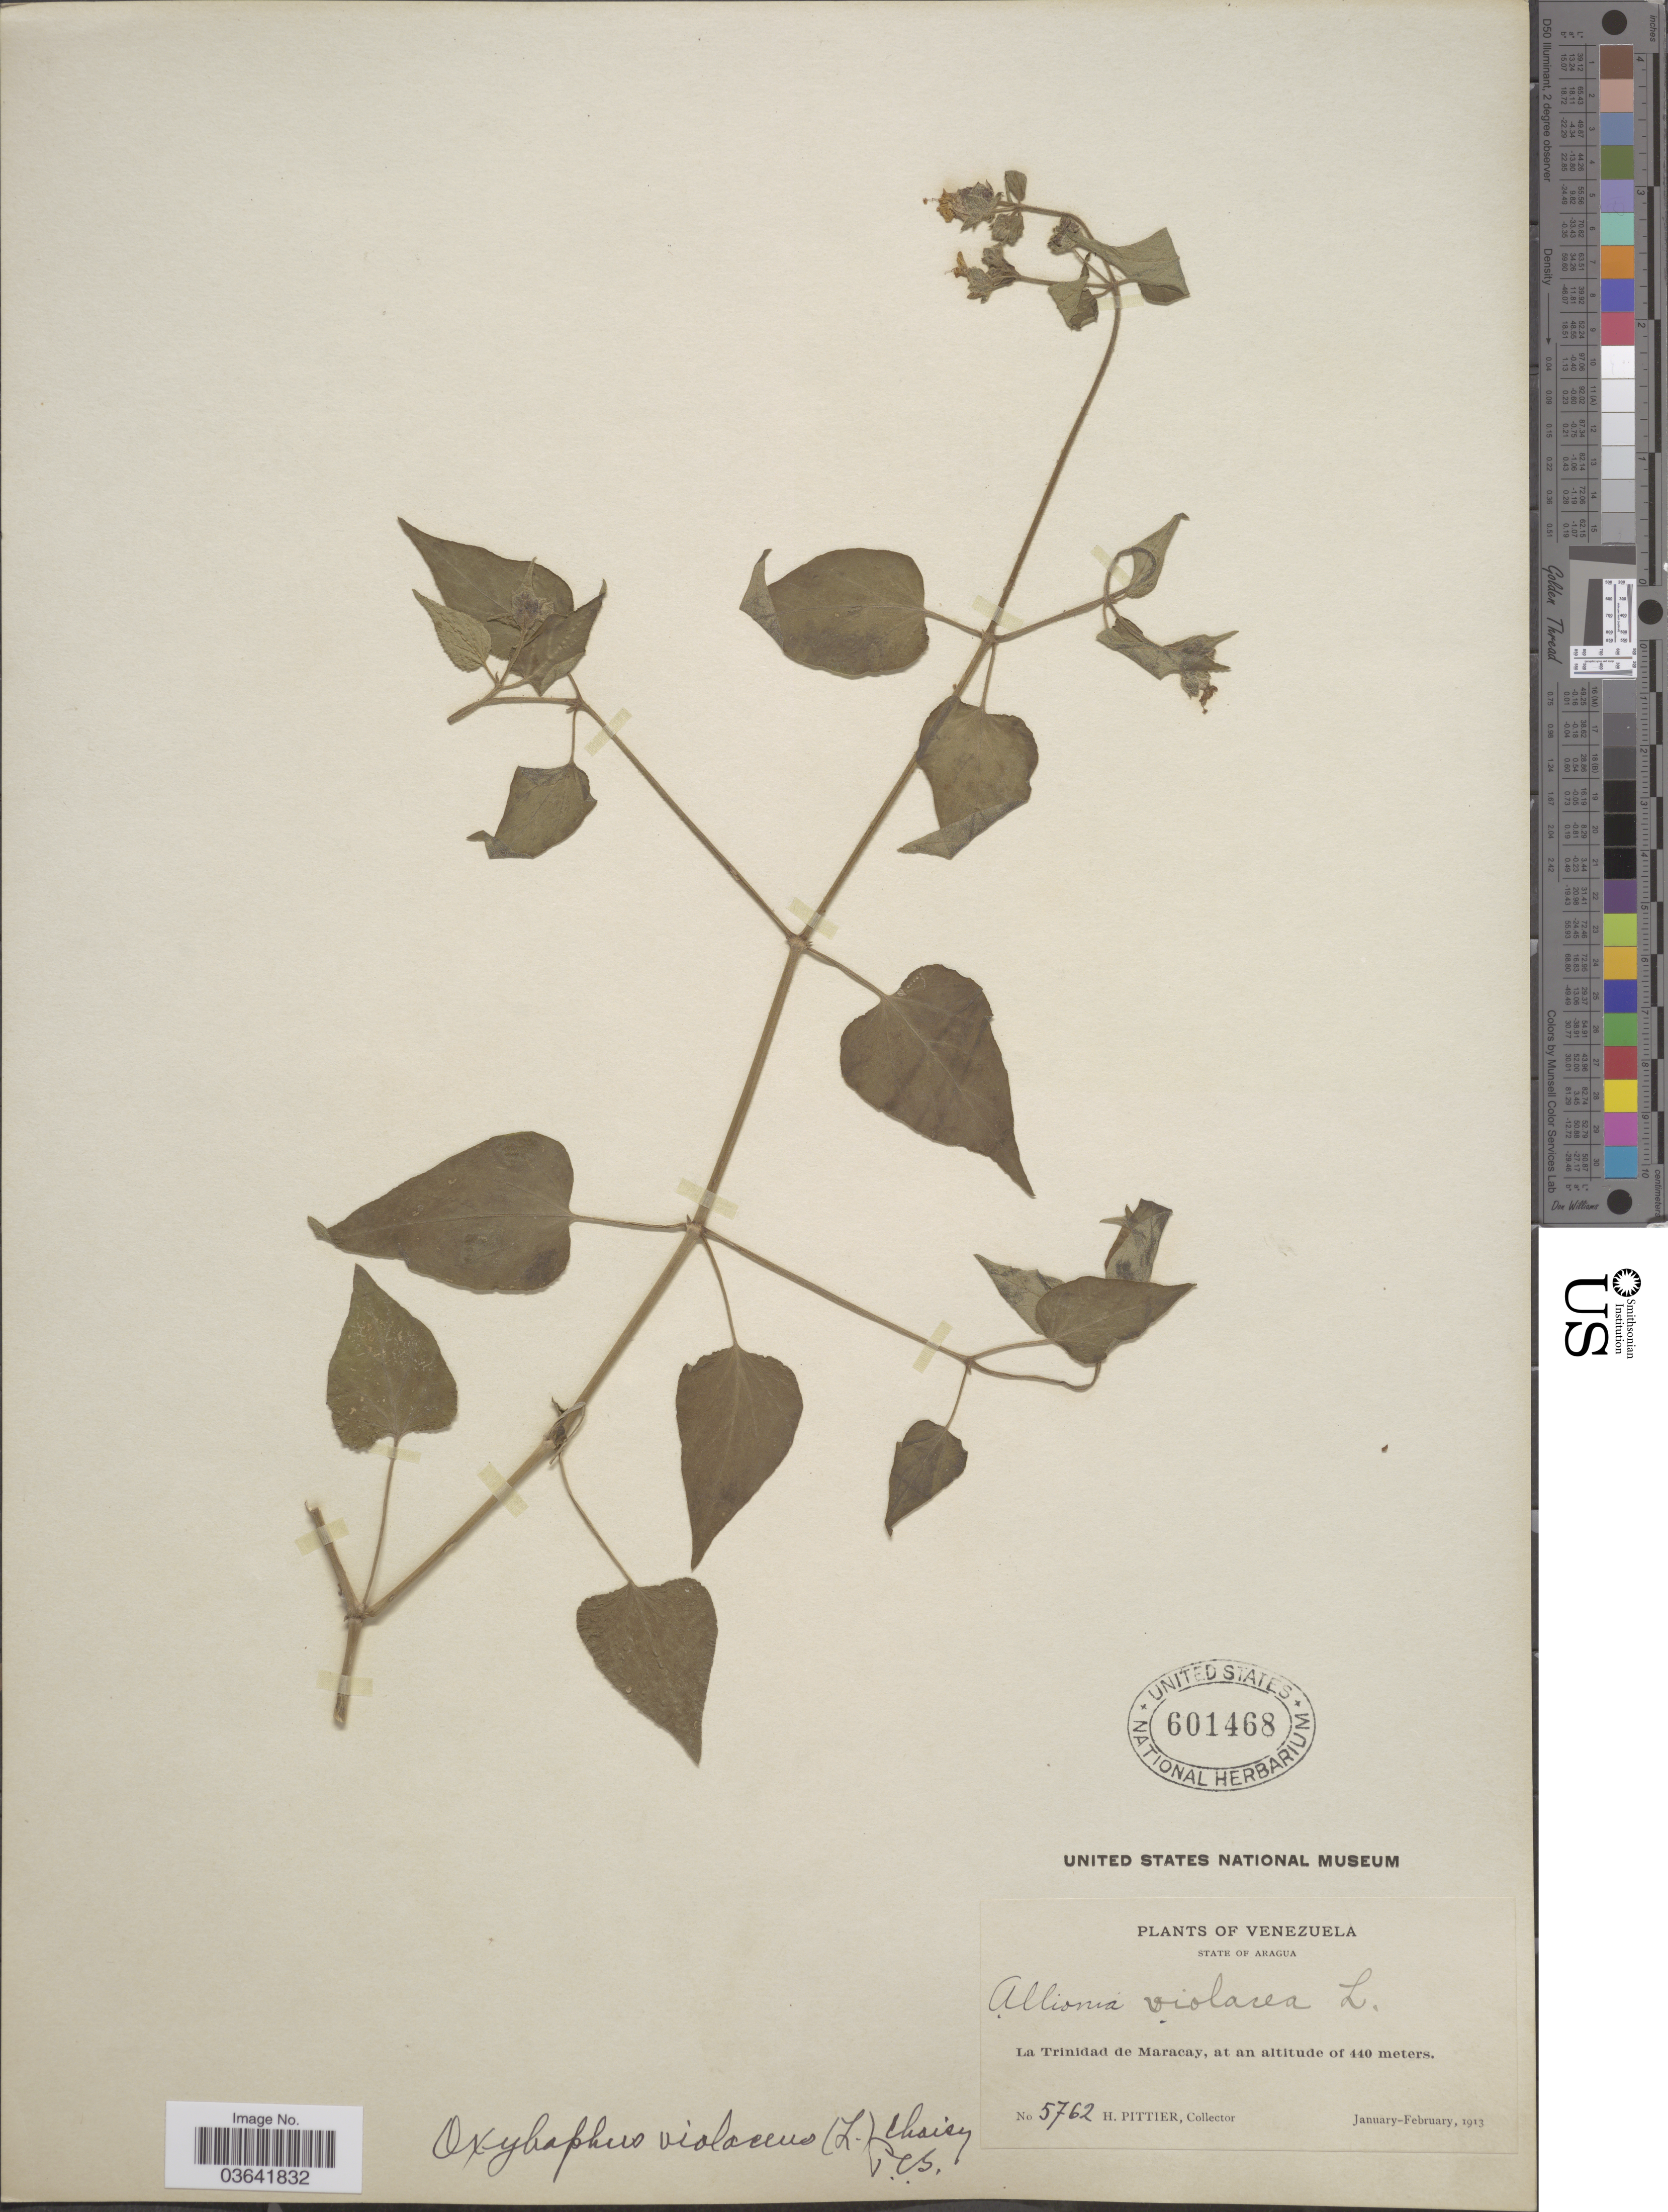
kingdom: Plantae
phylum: Tracheophyta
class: Magnoliopsida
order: Caryophyllales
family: Nyctaginaceae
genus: Mirabilis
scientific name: Mirabilis violacea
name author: (L.) Heimerl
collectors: H. F. Pittier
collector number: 5762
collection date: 1913-01/1913-02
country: Venezuela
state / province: Aragua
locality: La Trinidad de Maracay.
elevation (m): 440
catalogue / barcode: US 601468